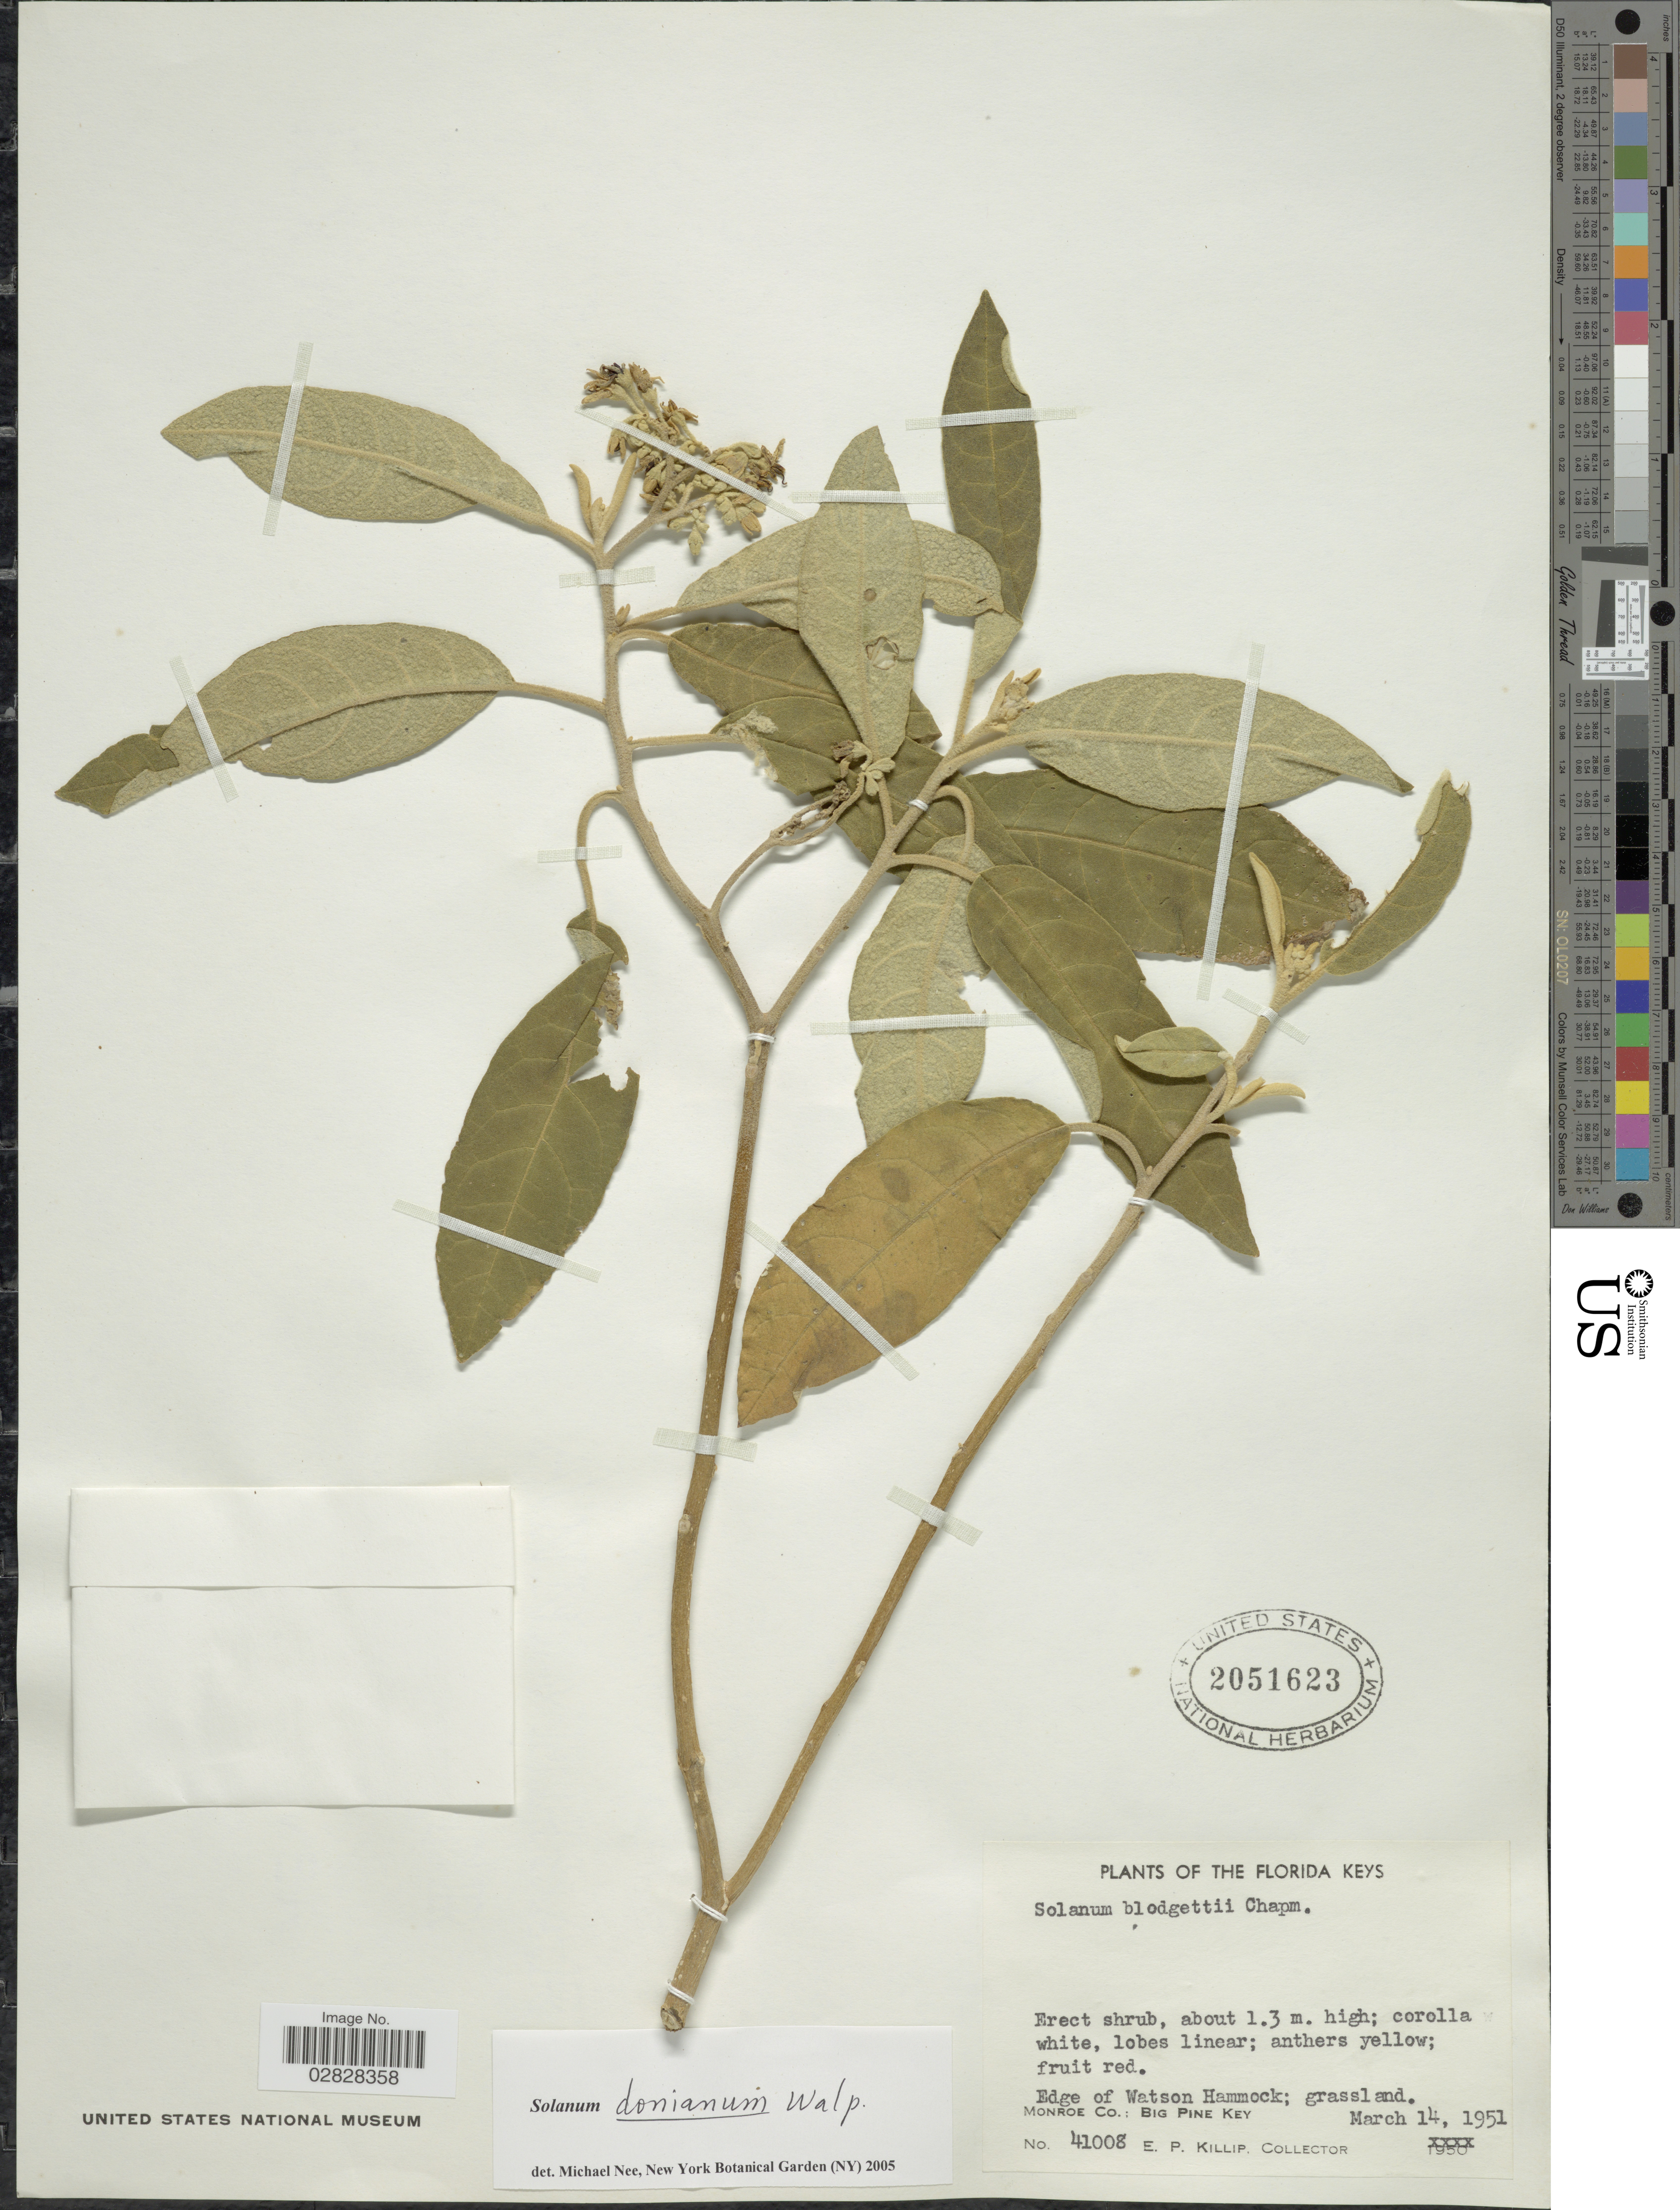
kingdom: Plantae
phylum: Tracheophyta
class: Magnoliopsida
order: Solanales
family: Solanaceae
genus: Solanum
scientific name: Solanum donianum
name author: Walp.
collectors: E. P. Killip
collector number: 41008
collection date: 1951-03-14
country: United States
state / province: Florida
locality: Florida Keys. Edge of Watson Hammock; grassland. Monroe Co.: Big Pine Key.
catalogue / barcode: US 2051623